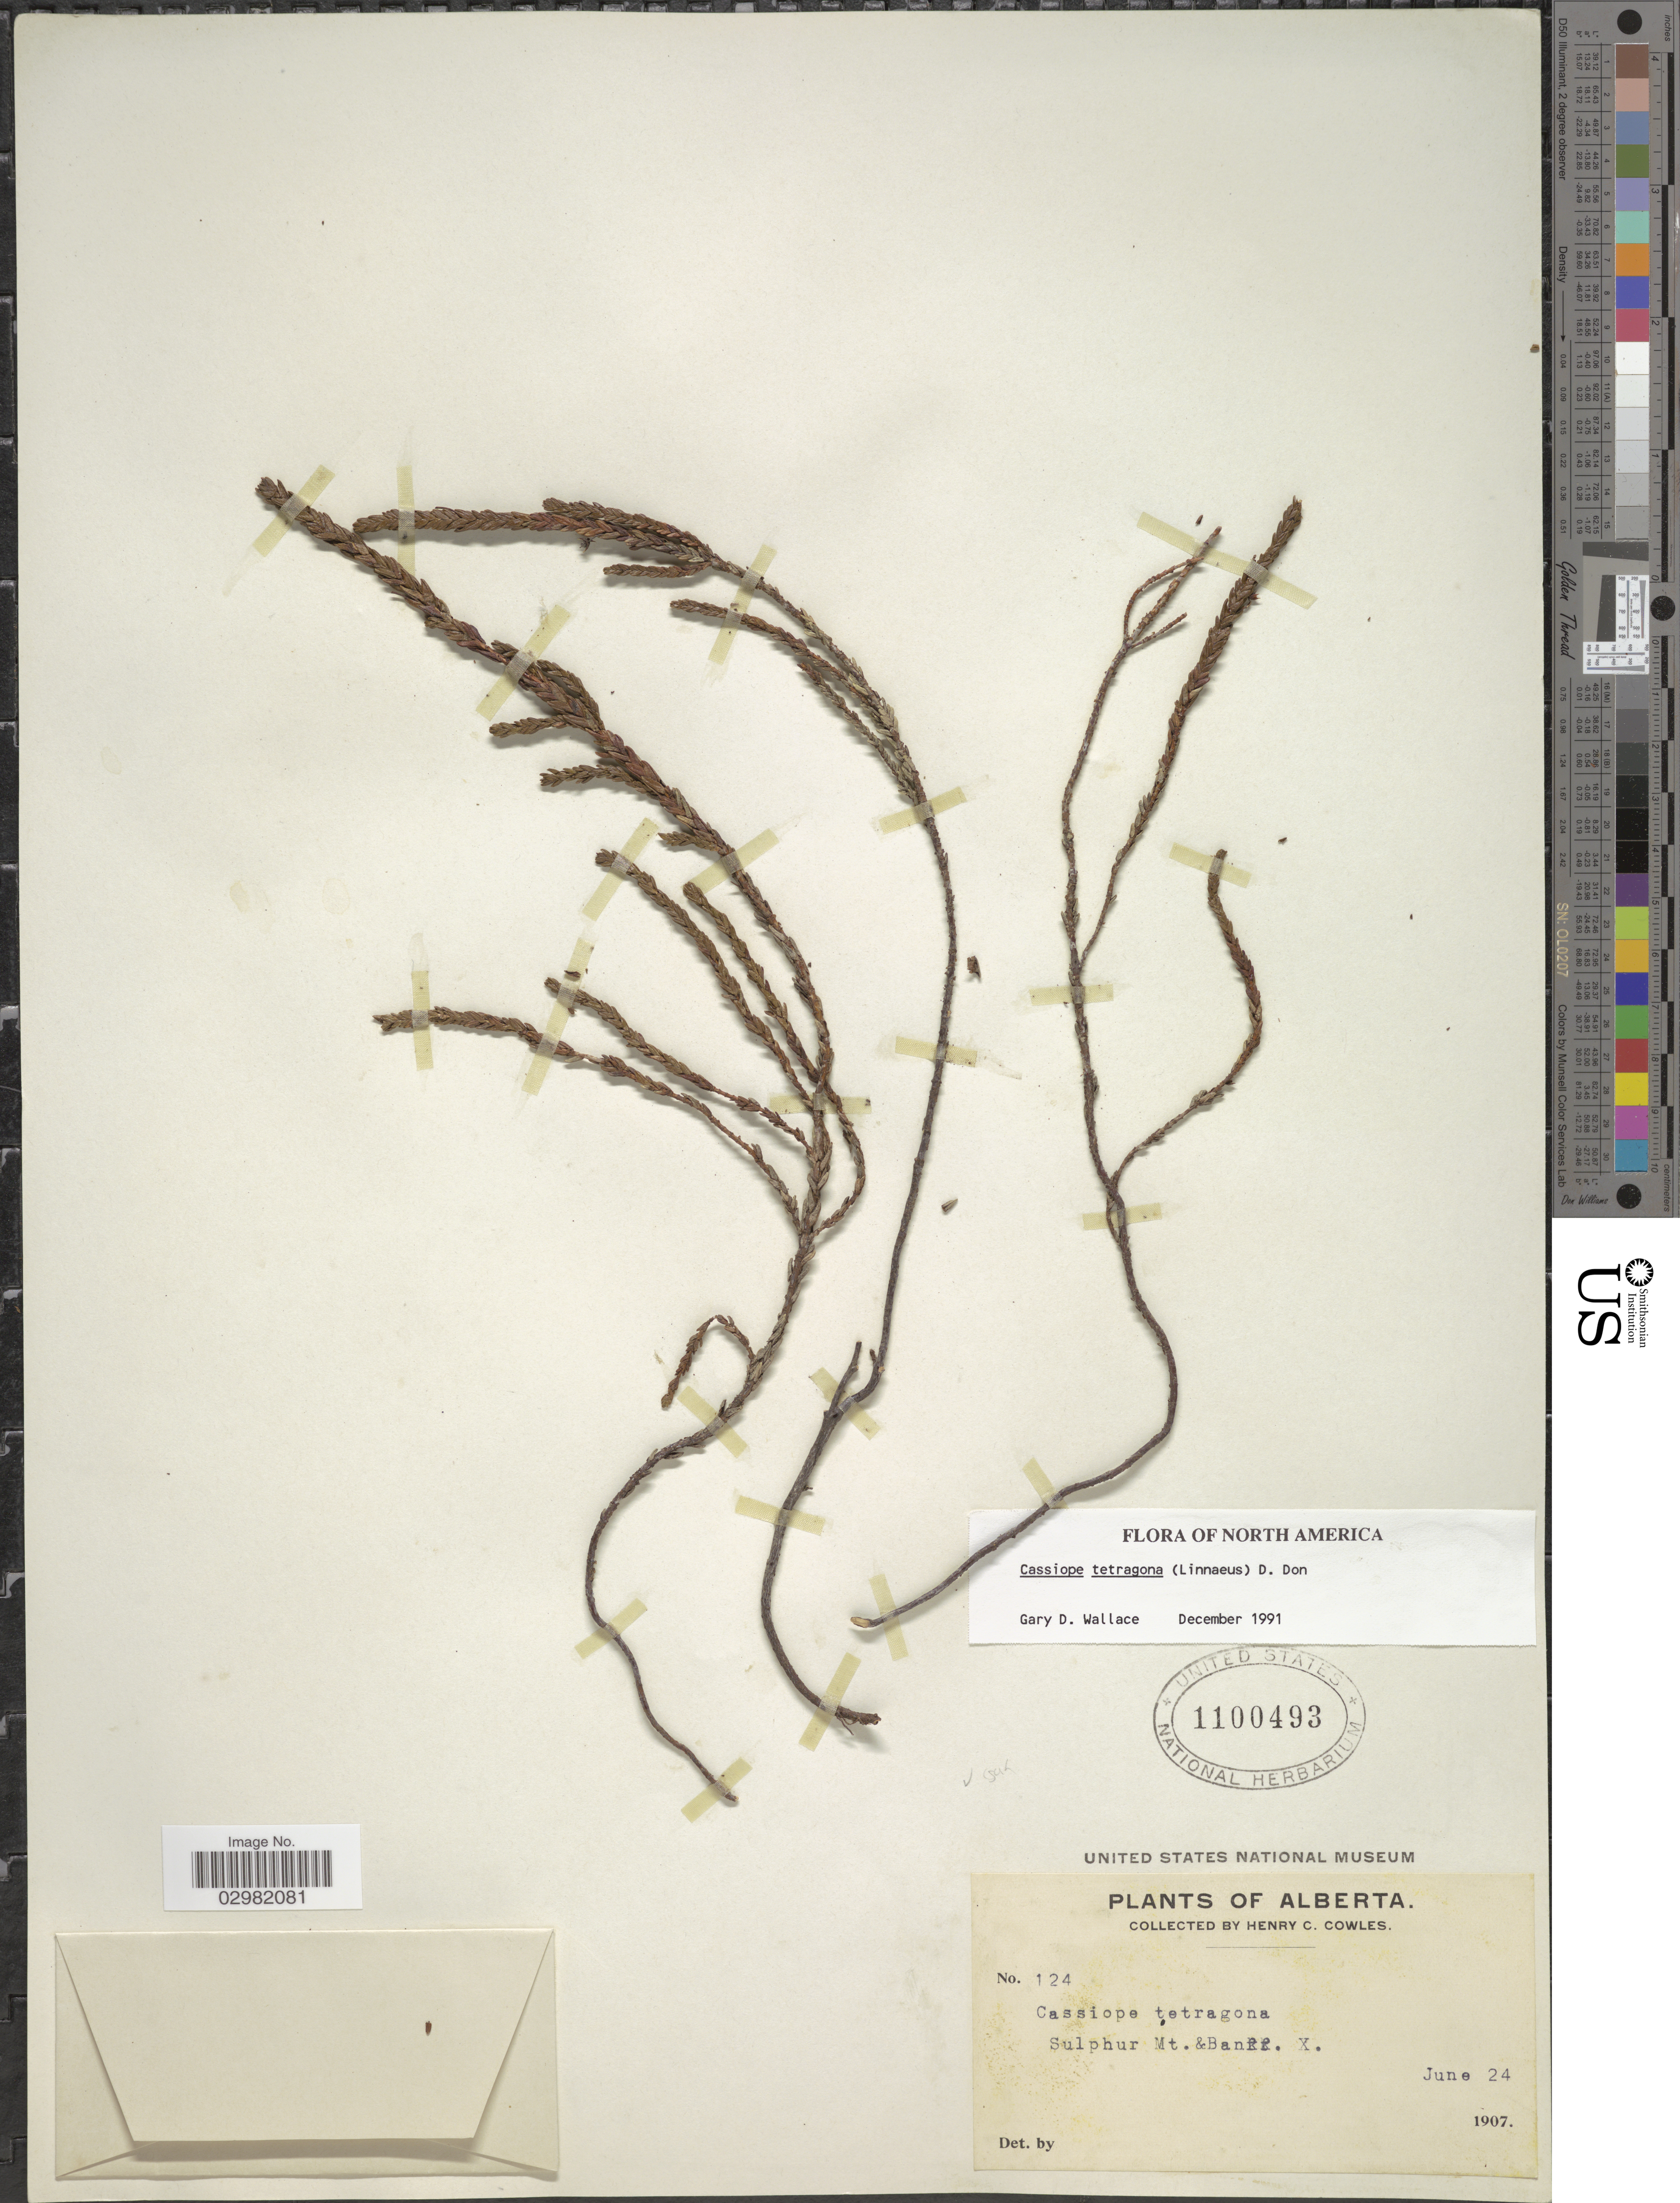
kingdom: Plantae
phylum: Tracheophyta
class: Magnoliopsida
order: Ericales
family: Ericaceae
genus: Cassiope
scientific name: Cassiope tetragona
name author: (L.) D. Don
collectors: H. Cowles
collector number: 124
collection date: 1907-06-24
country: Canada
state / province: Alberta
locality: Sulphur Mt. & Banff. X.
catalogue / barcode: US 1100493